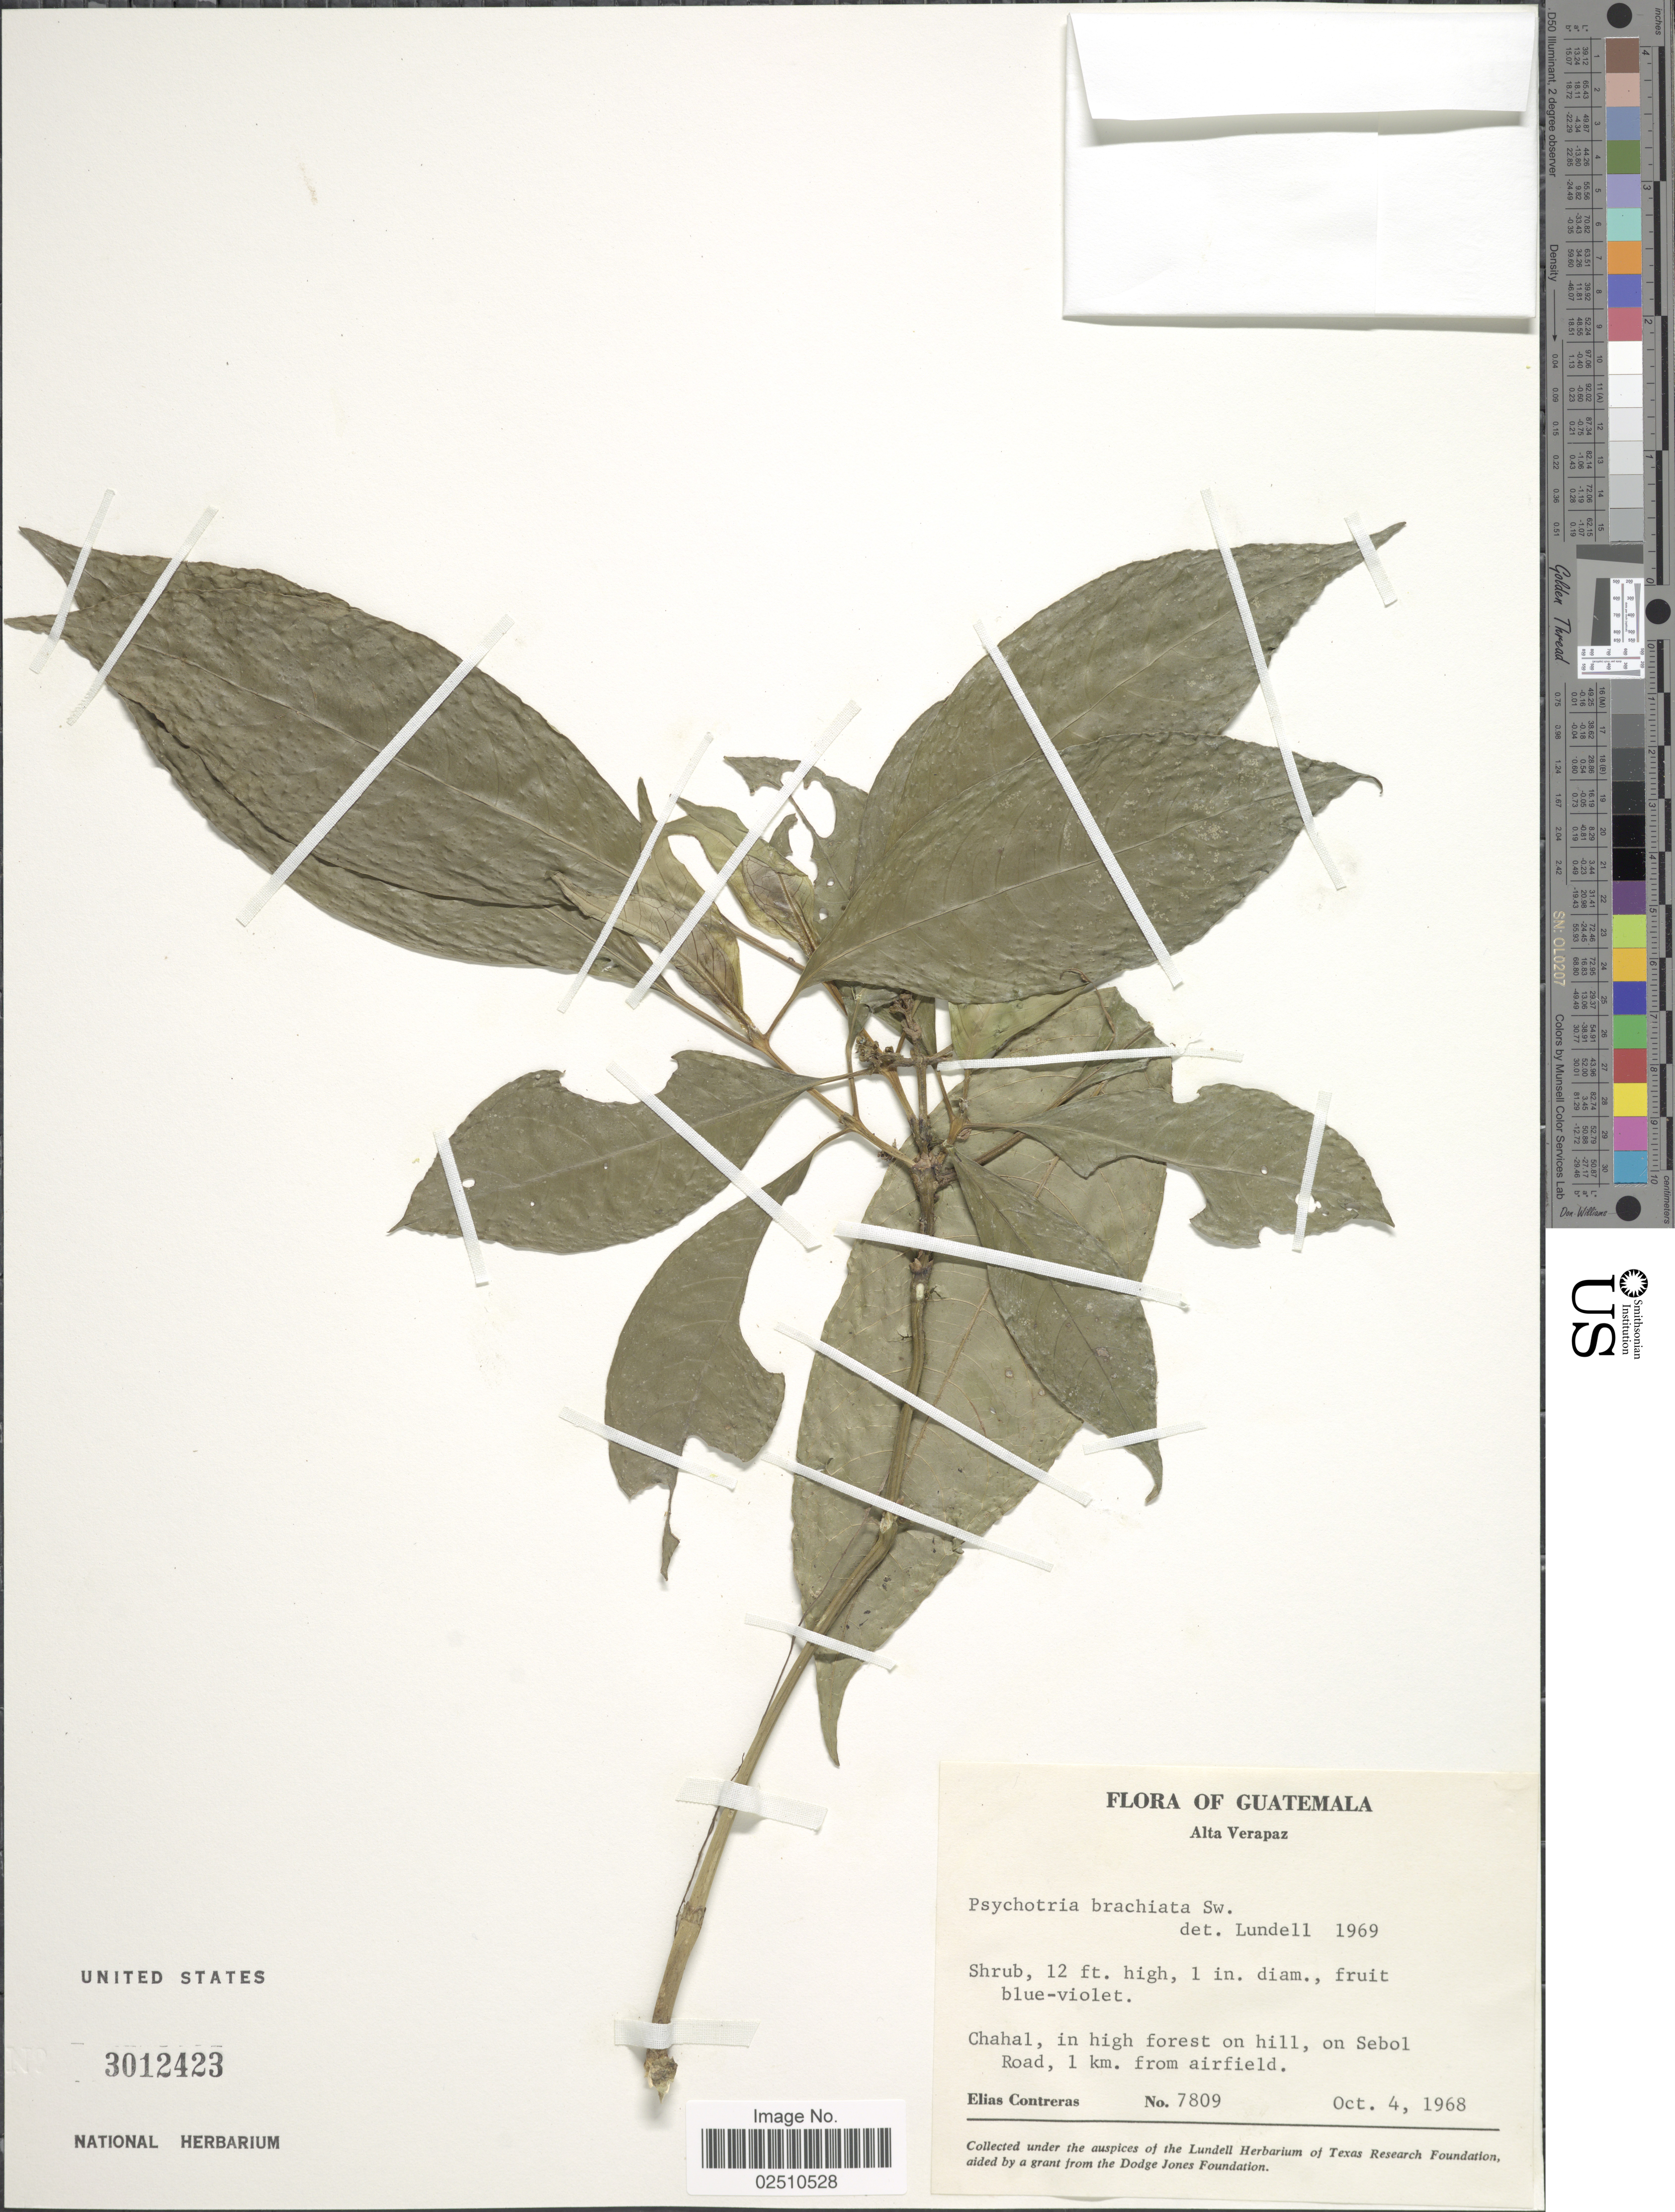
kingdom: Plantae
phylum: Tracheophyta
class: Magnoliopsida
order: Gentianales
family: Rubiaceae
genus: Psychotria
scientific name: Psychotria brachiata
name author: Sw.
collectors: E. Contreras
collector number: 7809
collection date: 1968-10-04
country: Guatemala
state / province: Alta Verapaz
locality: Chahal, on Sebol Road, 1 km from airfield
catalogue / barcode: US 3012423